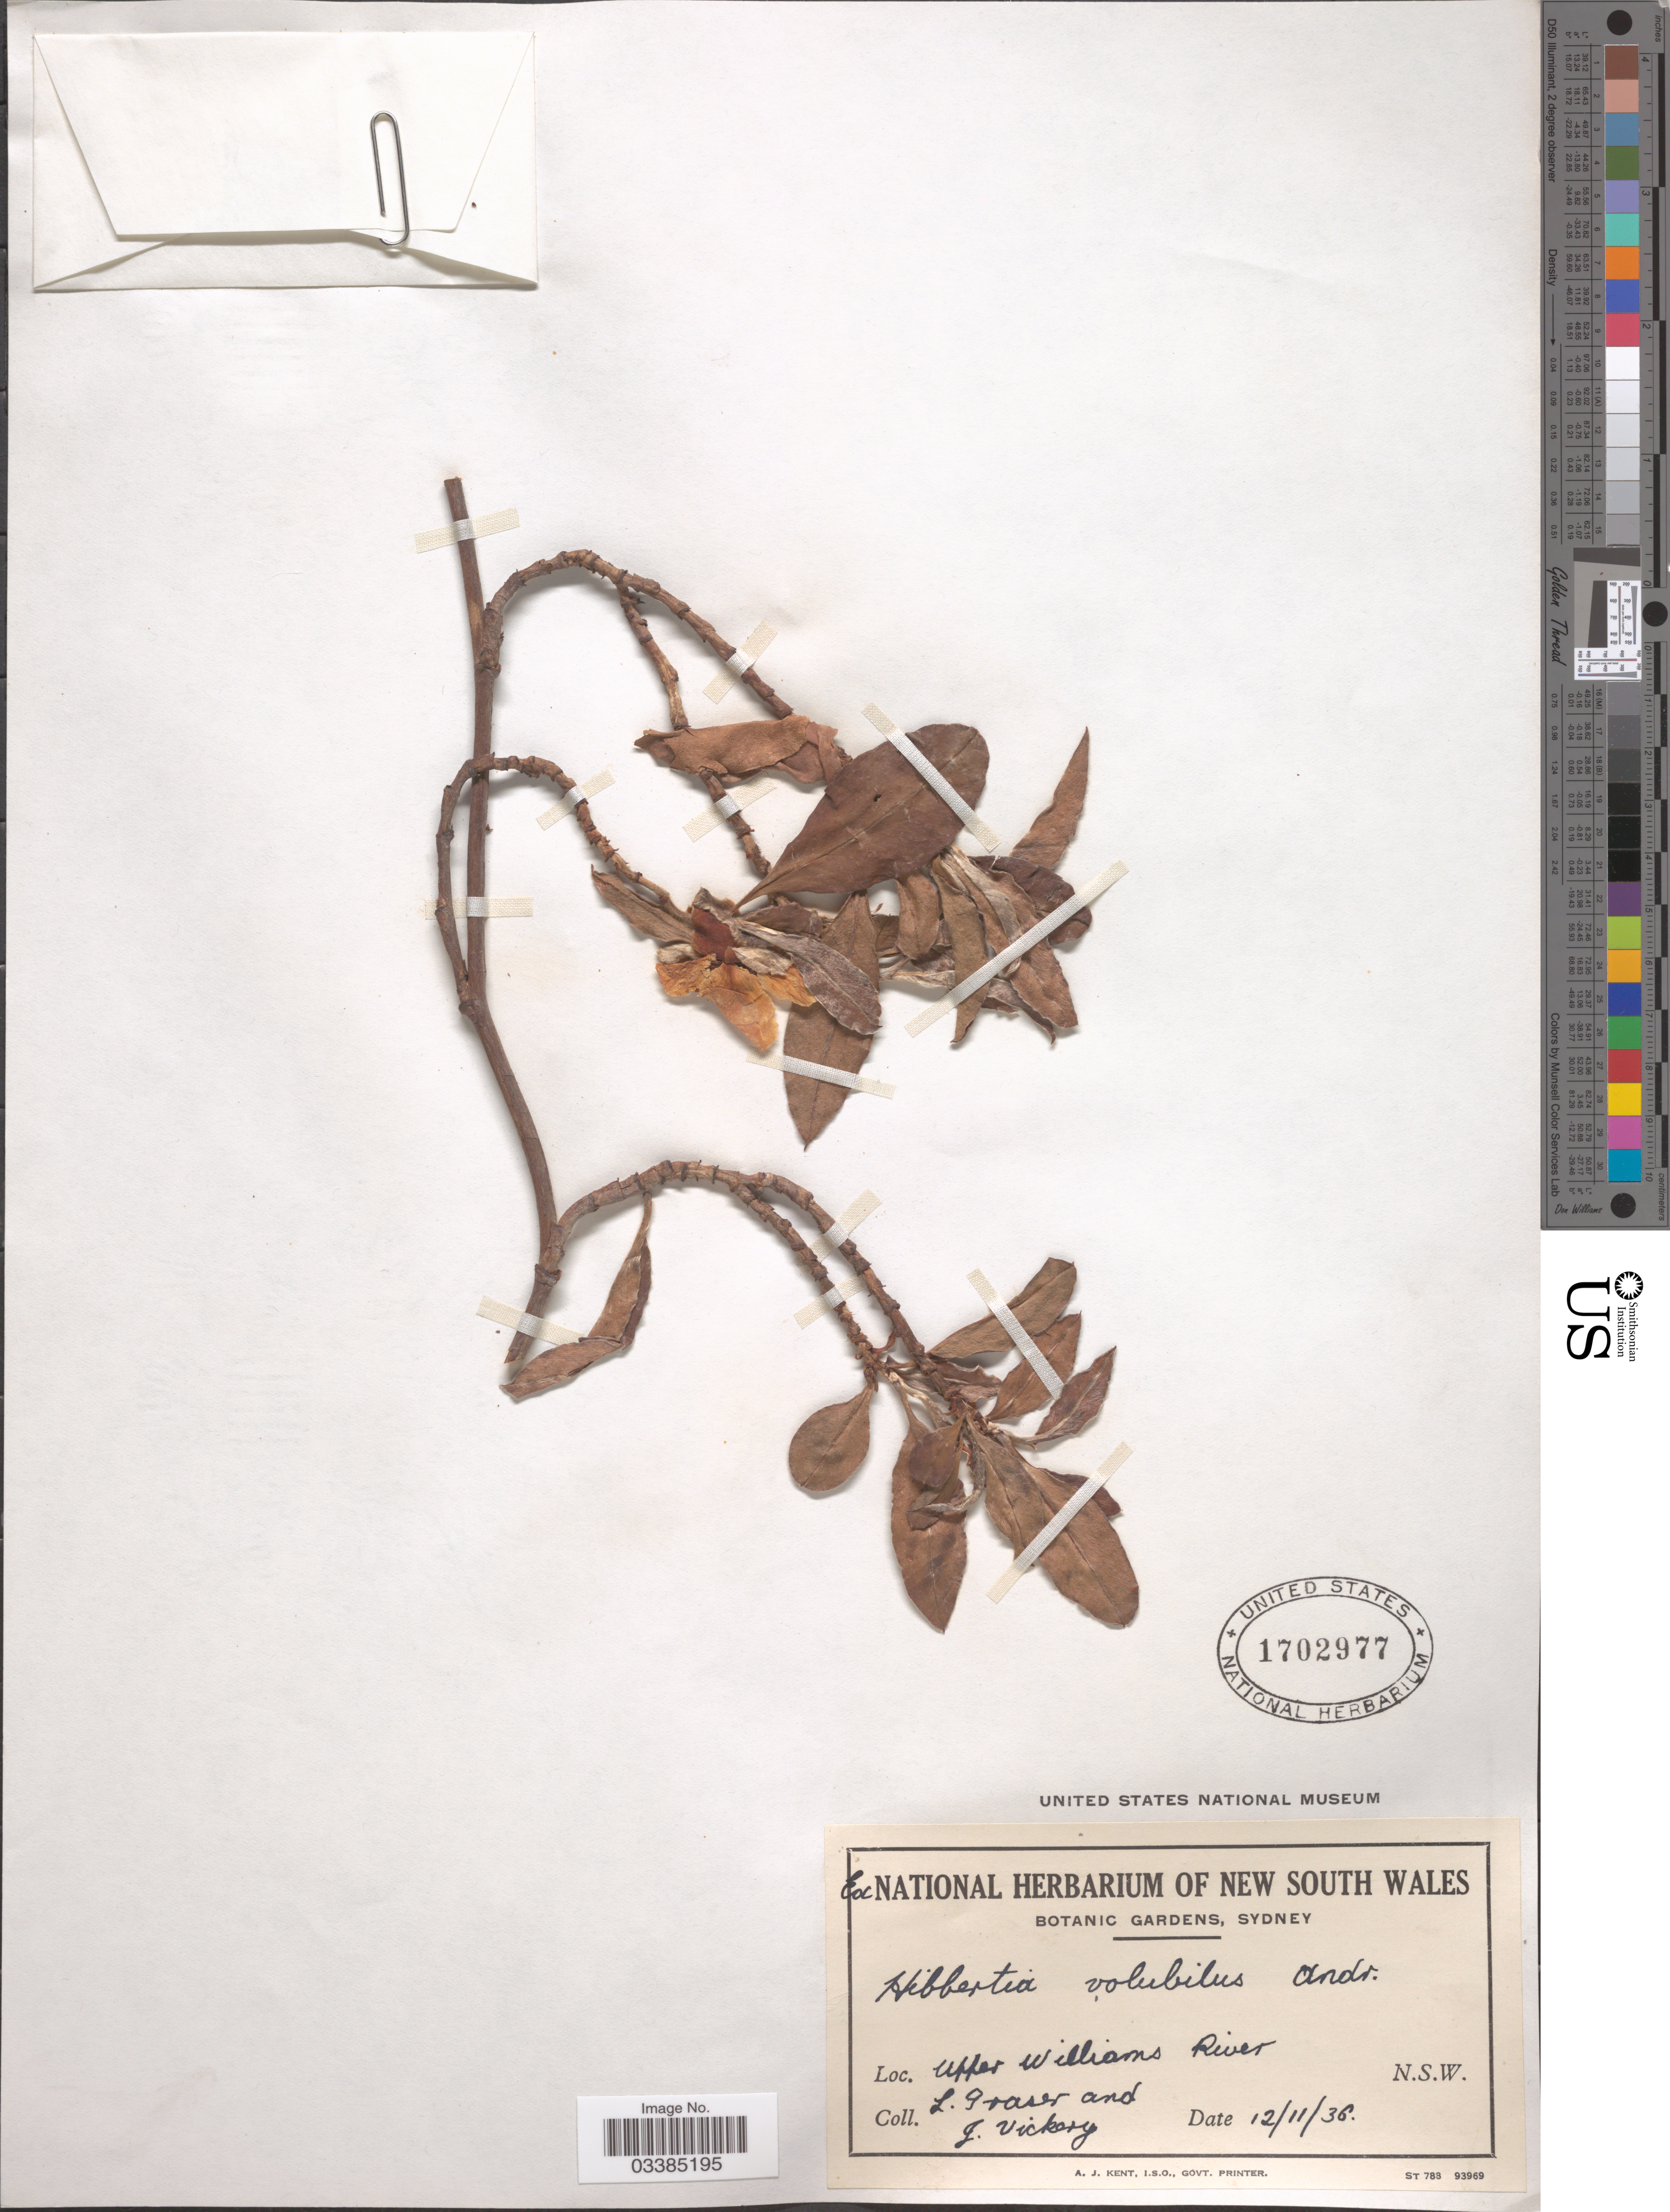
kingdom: Plantae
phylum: Tracheophyta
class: Magnoliopsida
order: Dilleniales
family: Dilleniaceae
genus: Hibbertia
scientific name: Hibbertia volubilis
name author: Andrews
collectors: L. Fraser & J. Vickery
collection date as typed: Transcribed d/m/y: 12/11/36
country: Australia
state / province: New South Wales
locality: Upper Williams River.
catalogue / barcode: US 1702977